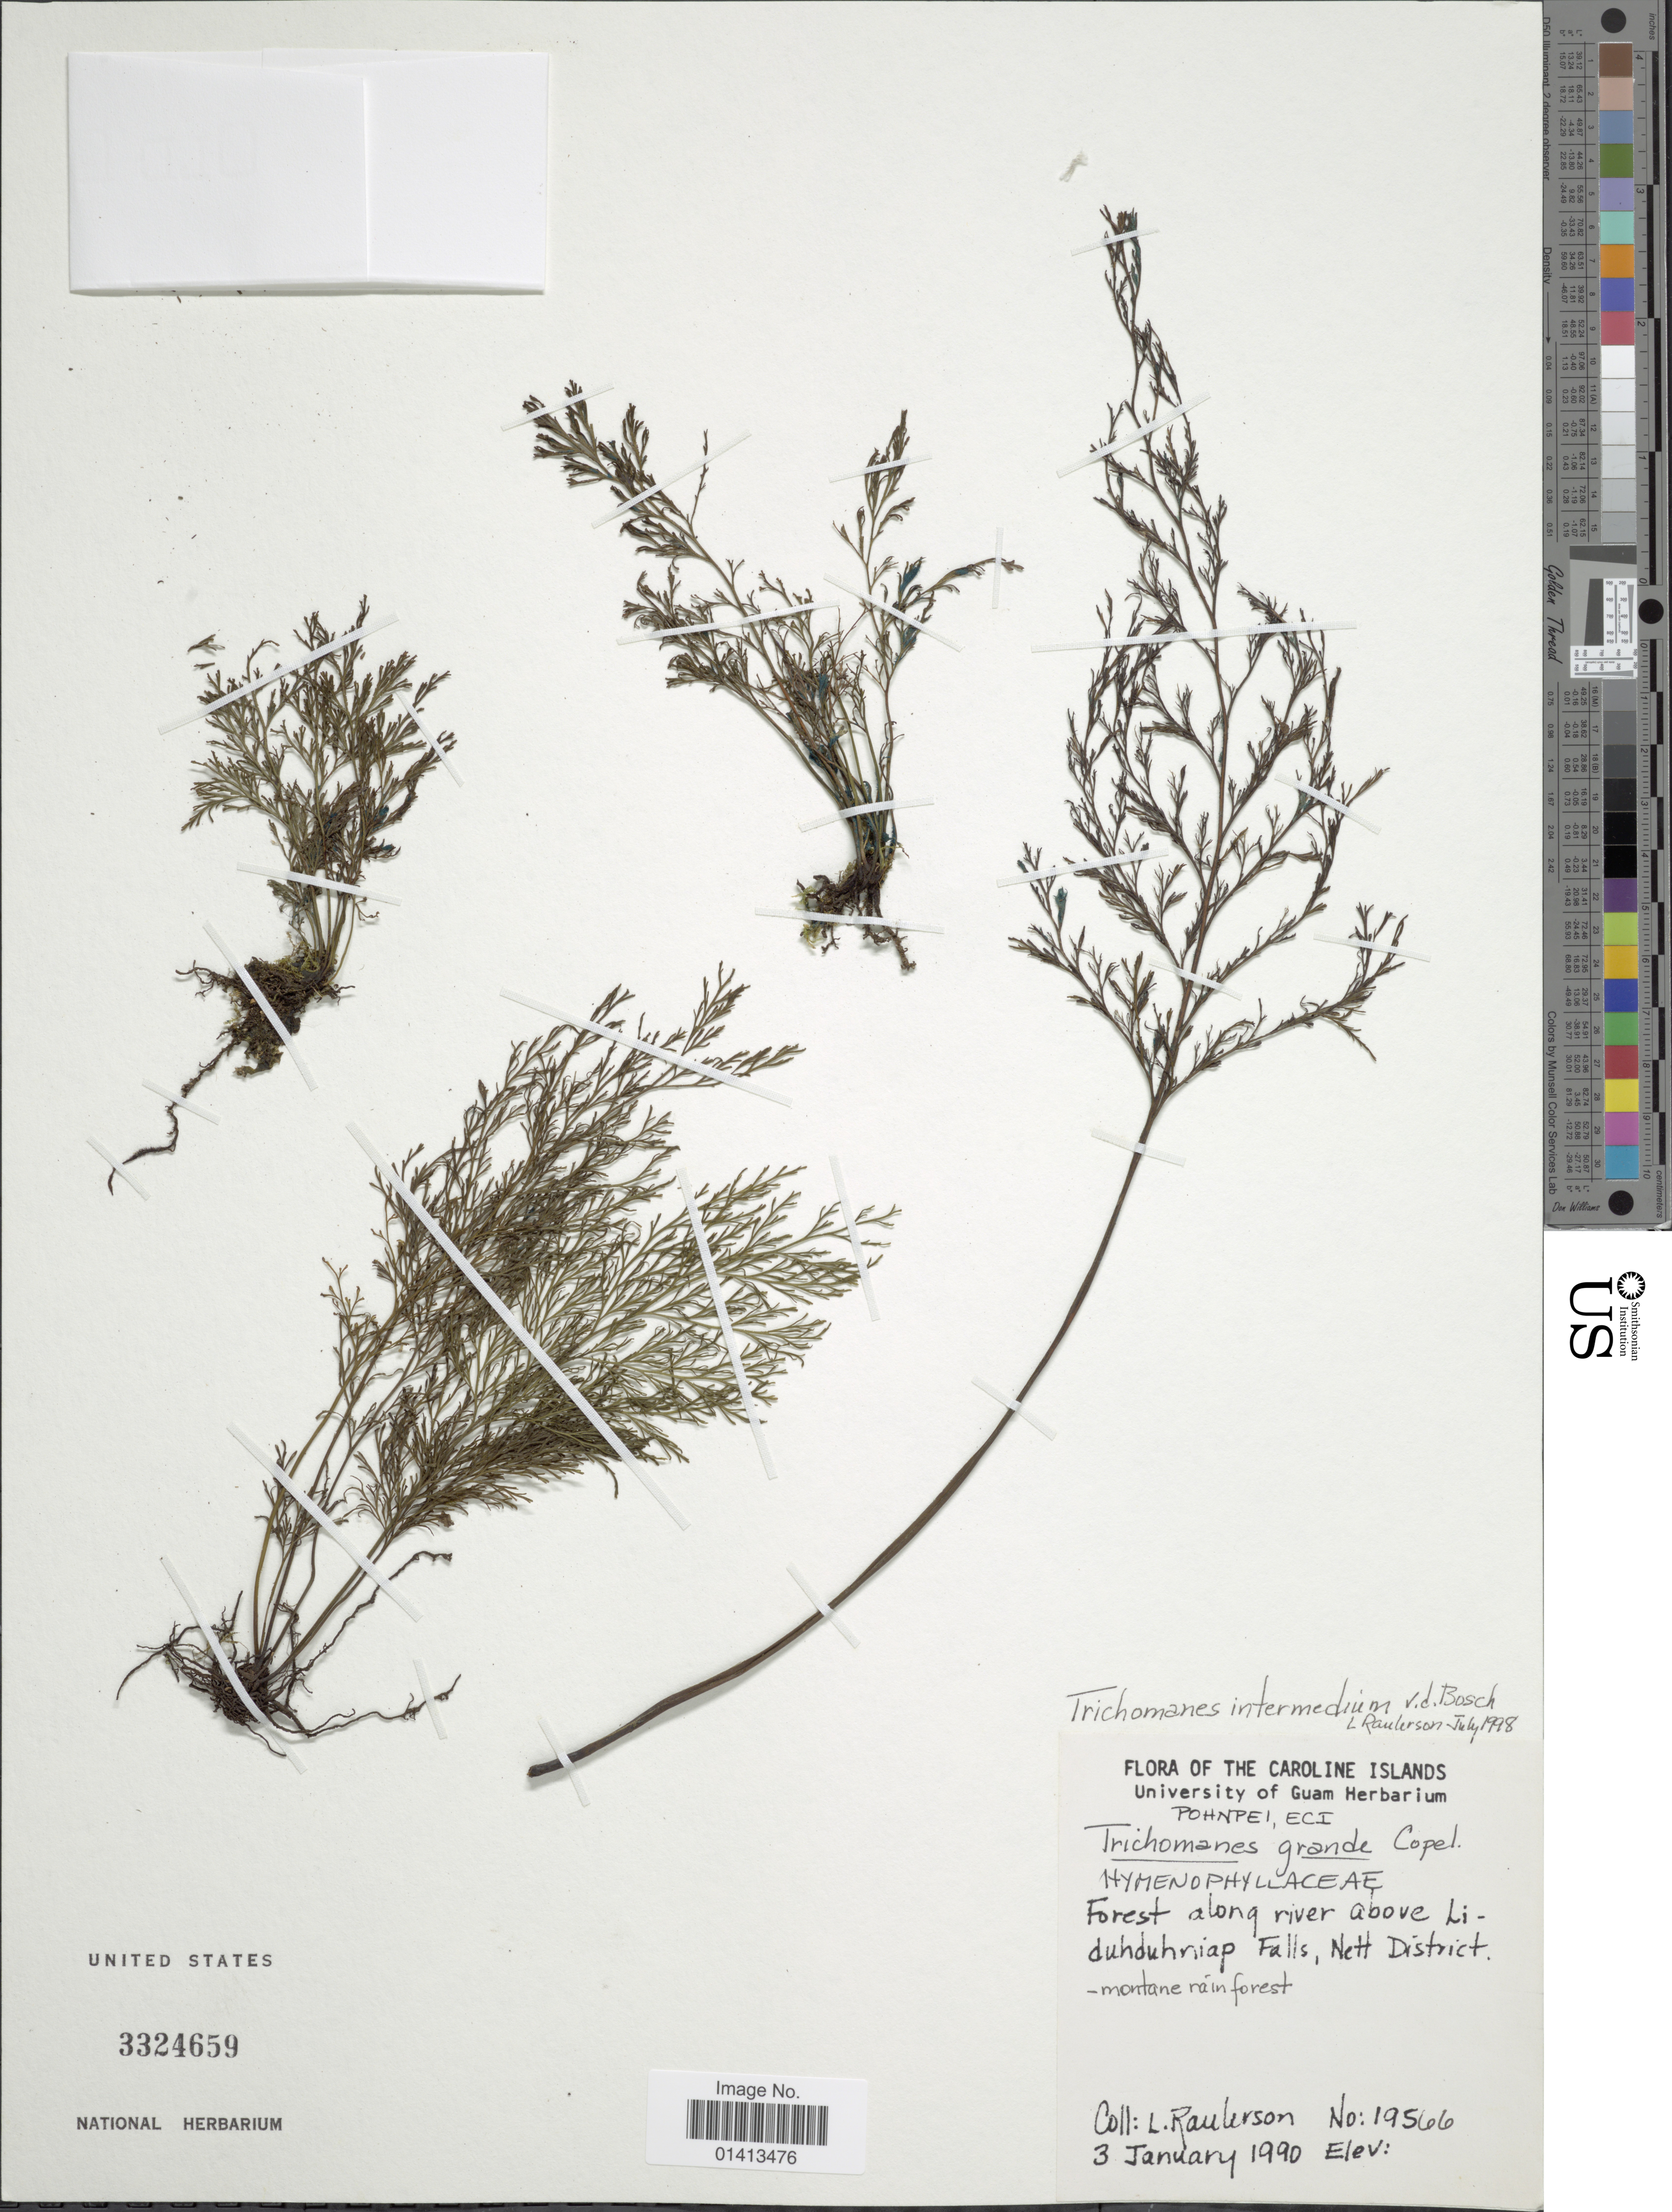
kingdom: Plantae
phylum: Tracheophyta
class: Polypodiopsida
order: Hymenophyllales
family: Hymenophyllaceae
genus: Crepidomanes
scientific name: Crepidomanes intermedium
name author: (Bosch) Ebihara & K. Iwats.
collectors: L. Raulerson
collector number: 19566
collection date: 1990-01-03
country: Micronesia, Federated States of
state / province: Pohnpei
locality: Caroline Islands, Forest along river above Liduhduhniap Falls, Nett District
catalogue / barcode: US 3324659